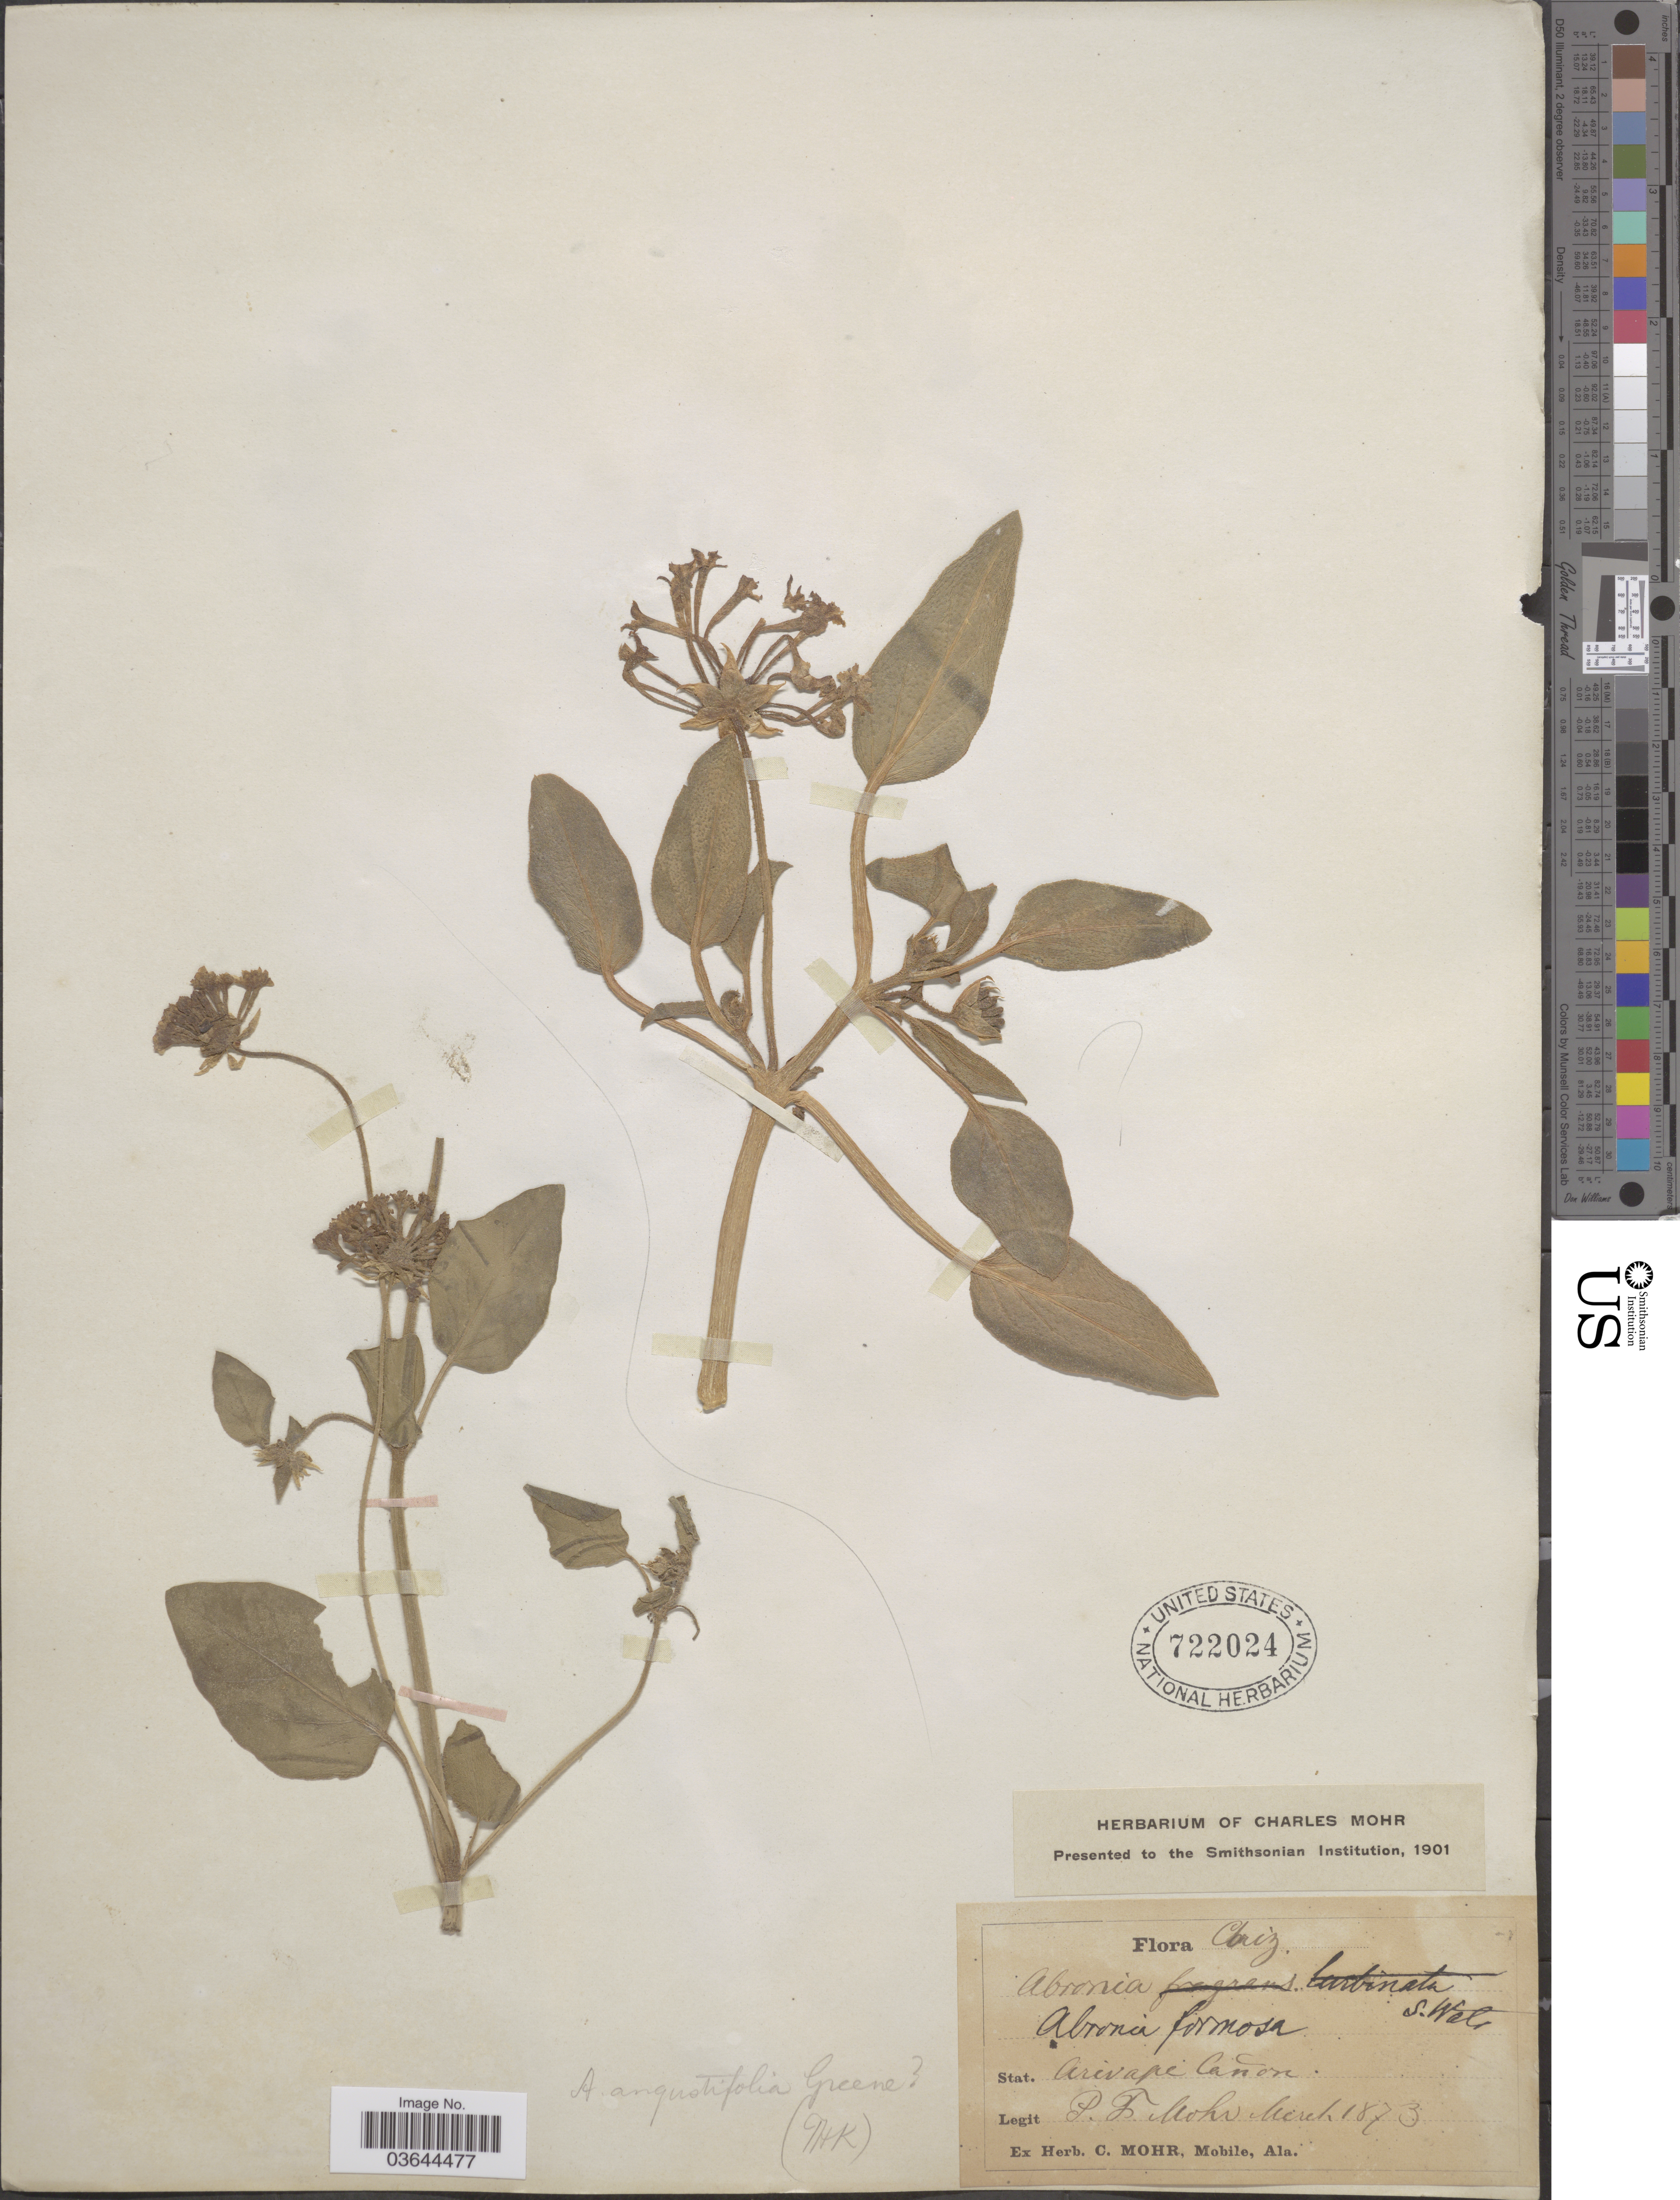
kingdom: Plantae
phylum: Tracheophyta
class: Magnoliopsida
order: Caryophyllales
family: Nyctaginaceae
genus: Abronia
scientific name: Abronia angustifolia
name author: Greene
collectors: P. F. Mohr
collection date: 1873-03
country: United States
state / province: Arizona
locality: Arivape Cañon.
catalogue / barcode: US 722024